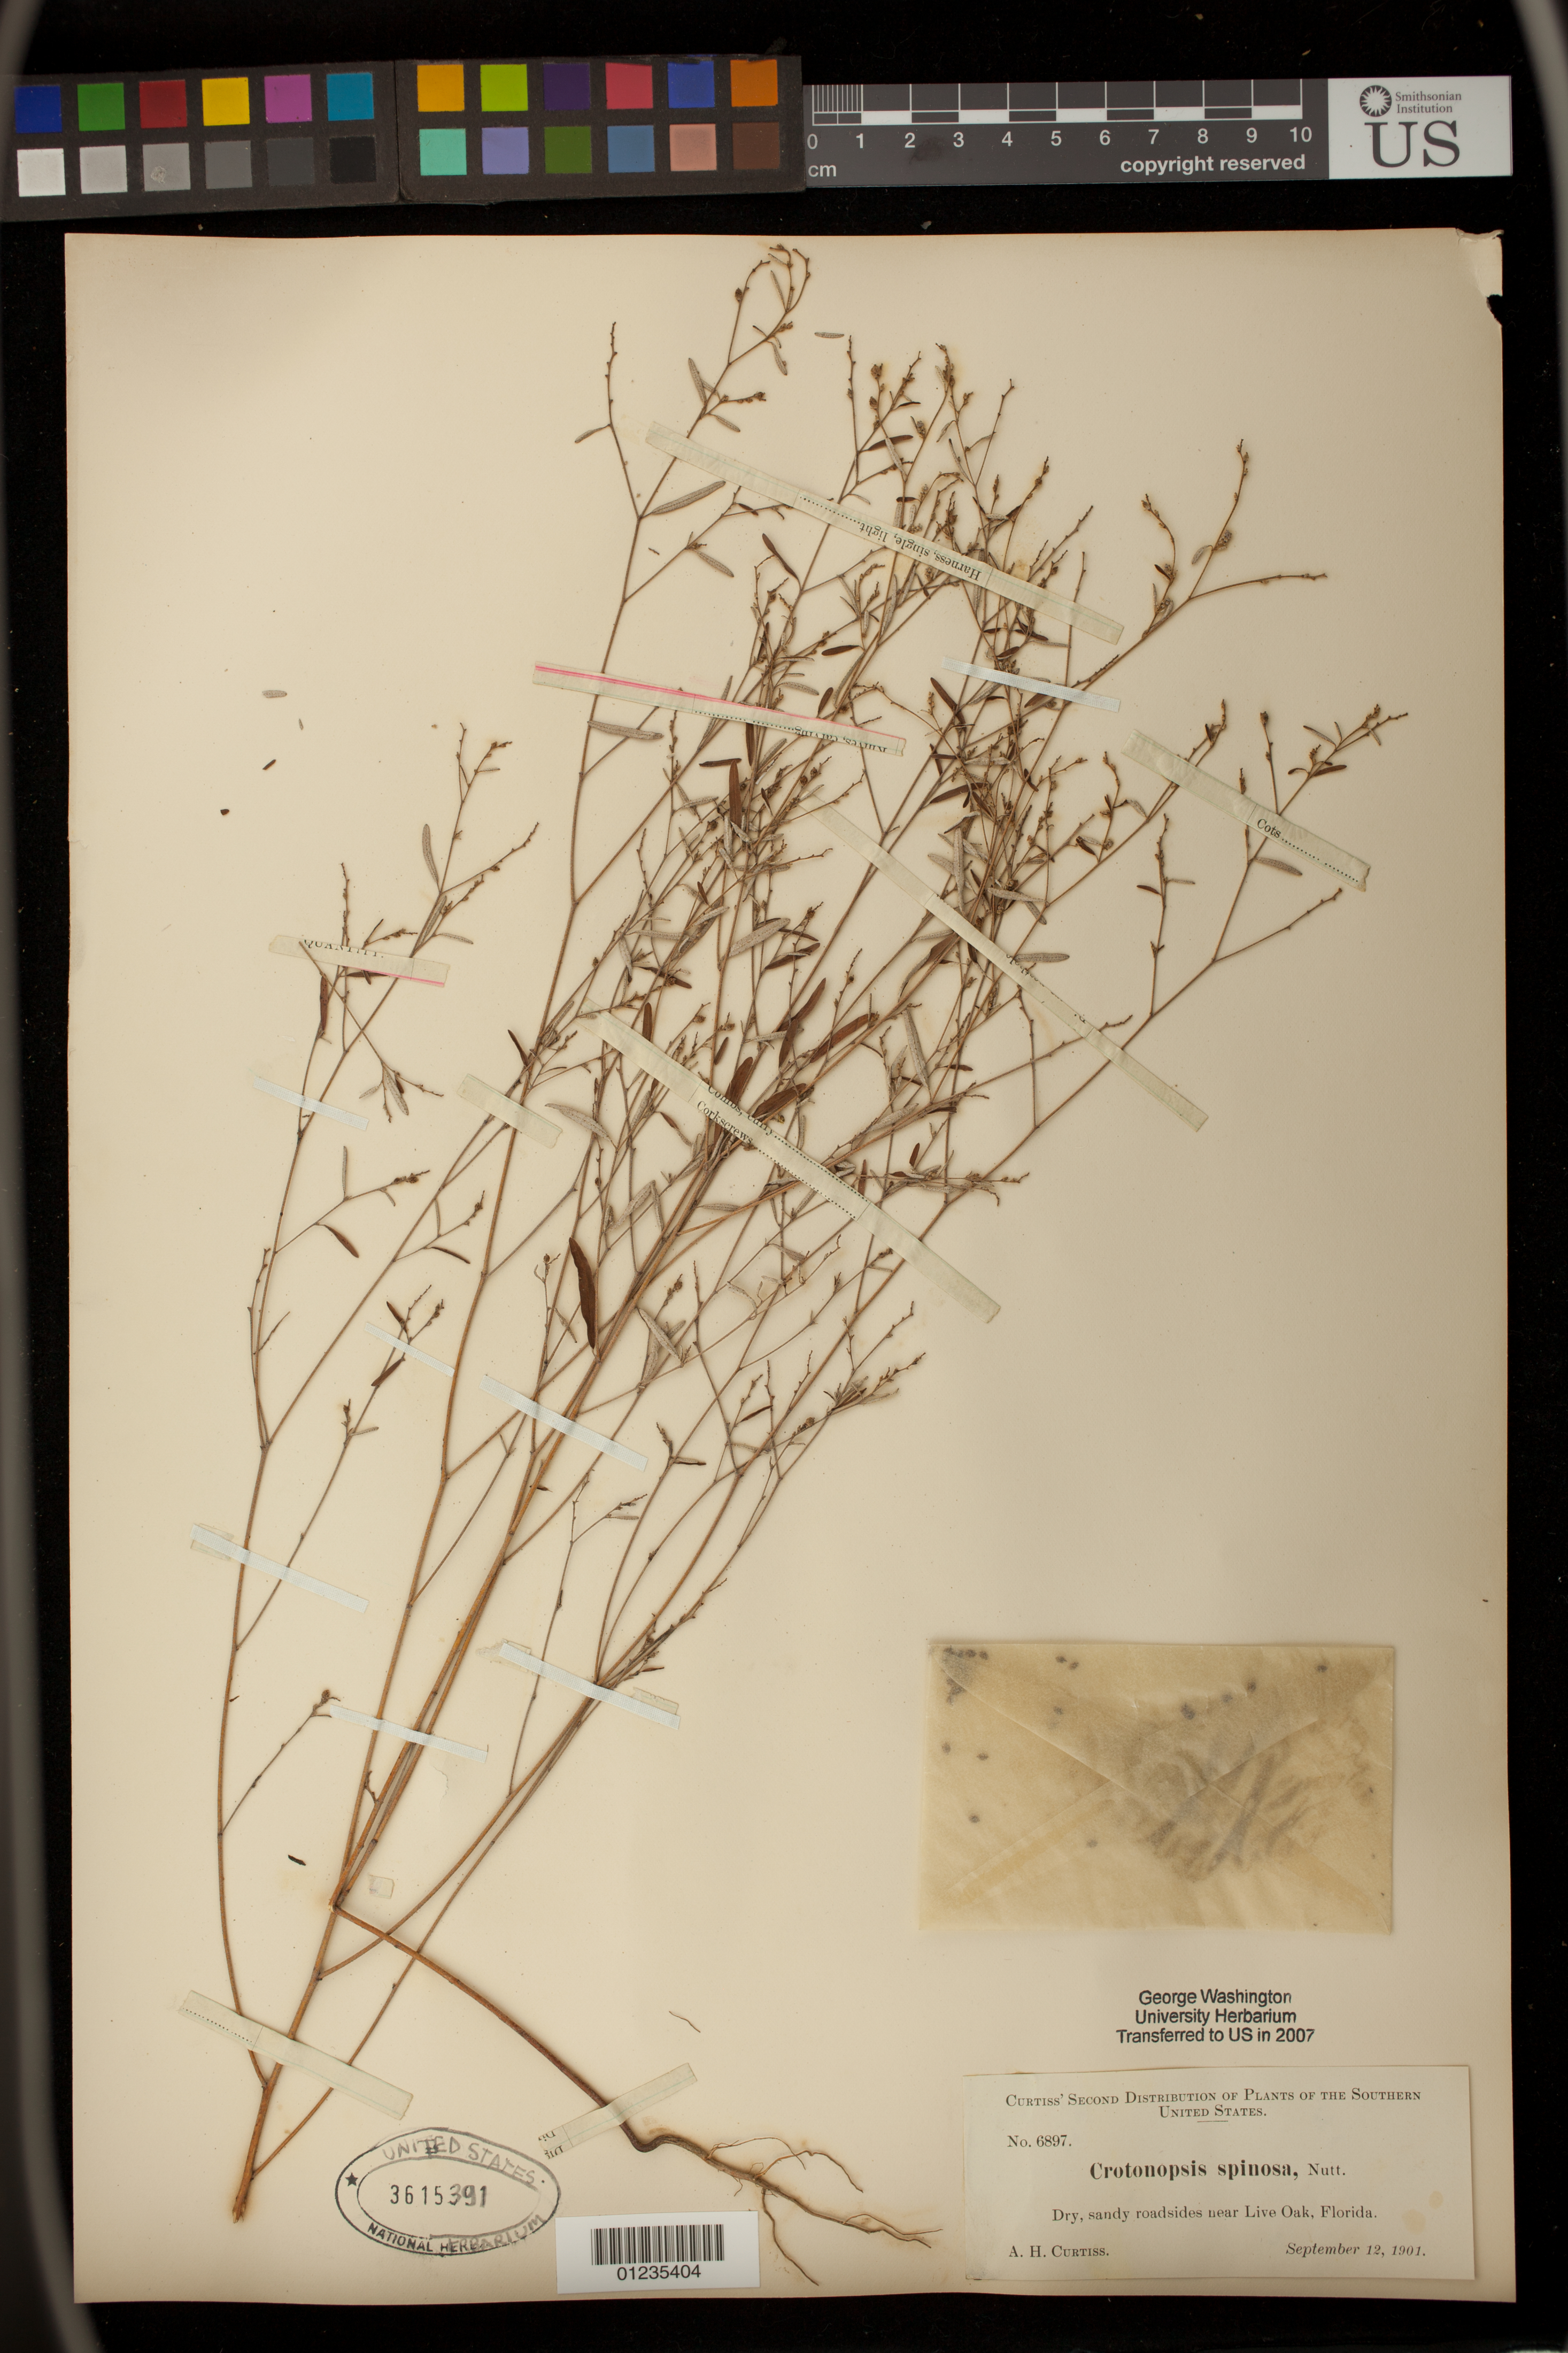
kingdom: Plantae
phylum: Tracheophyta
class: Magnoliopsida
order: Malpighiales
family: Euphorbiaceae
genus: Crotonopsis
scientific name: Crotonopsis linearis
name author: Michx.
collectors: A. H. Curtiss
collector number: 6897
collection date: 1901-09-12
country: United States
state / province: Florida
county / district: Suwannee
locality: Live Oak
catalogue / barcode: US 3615391